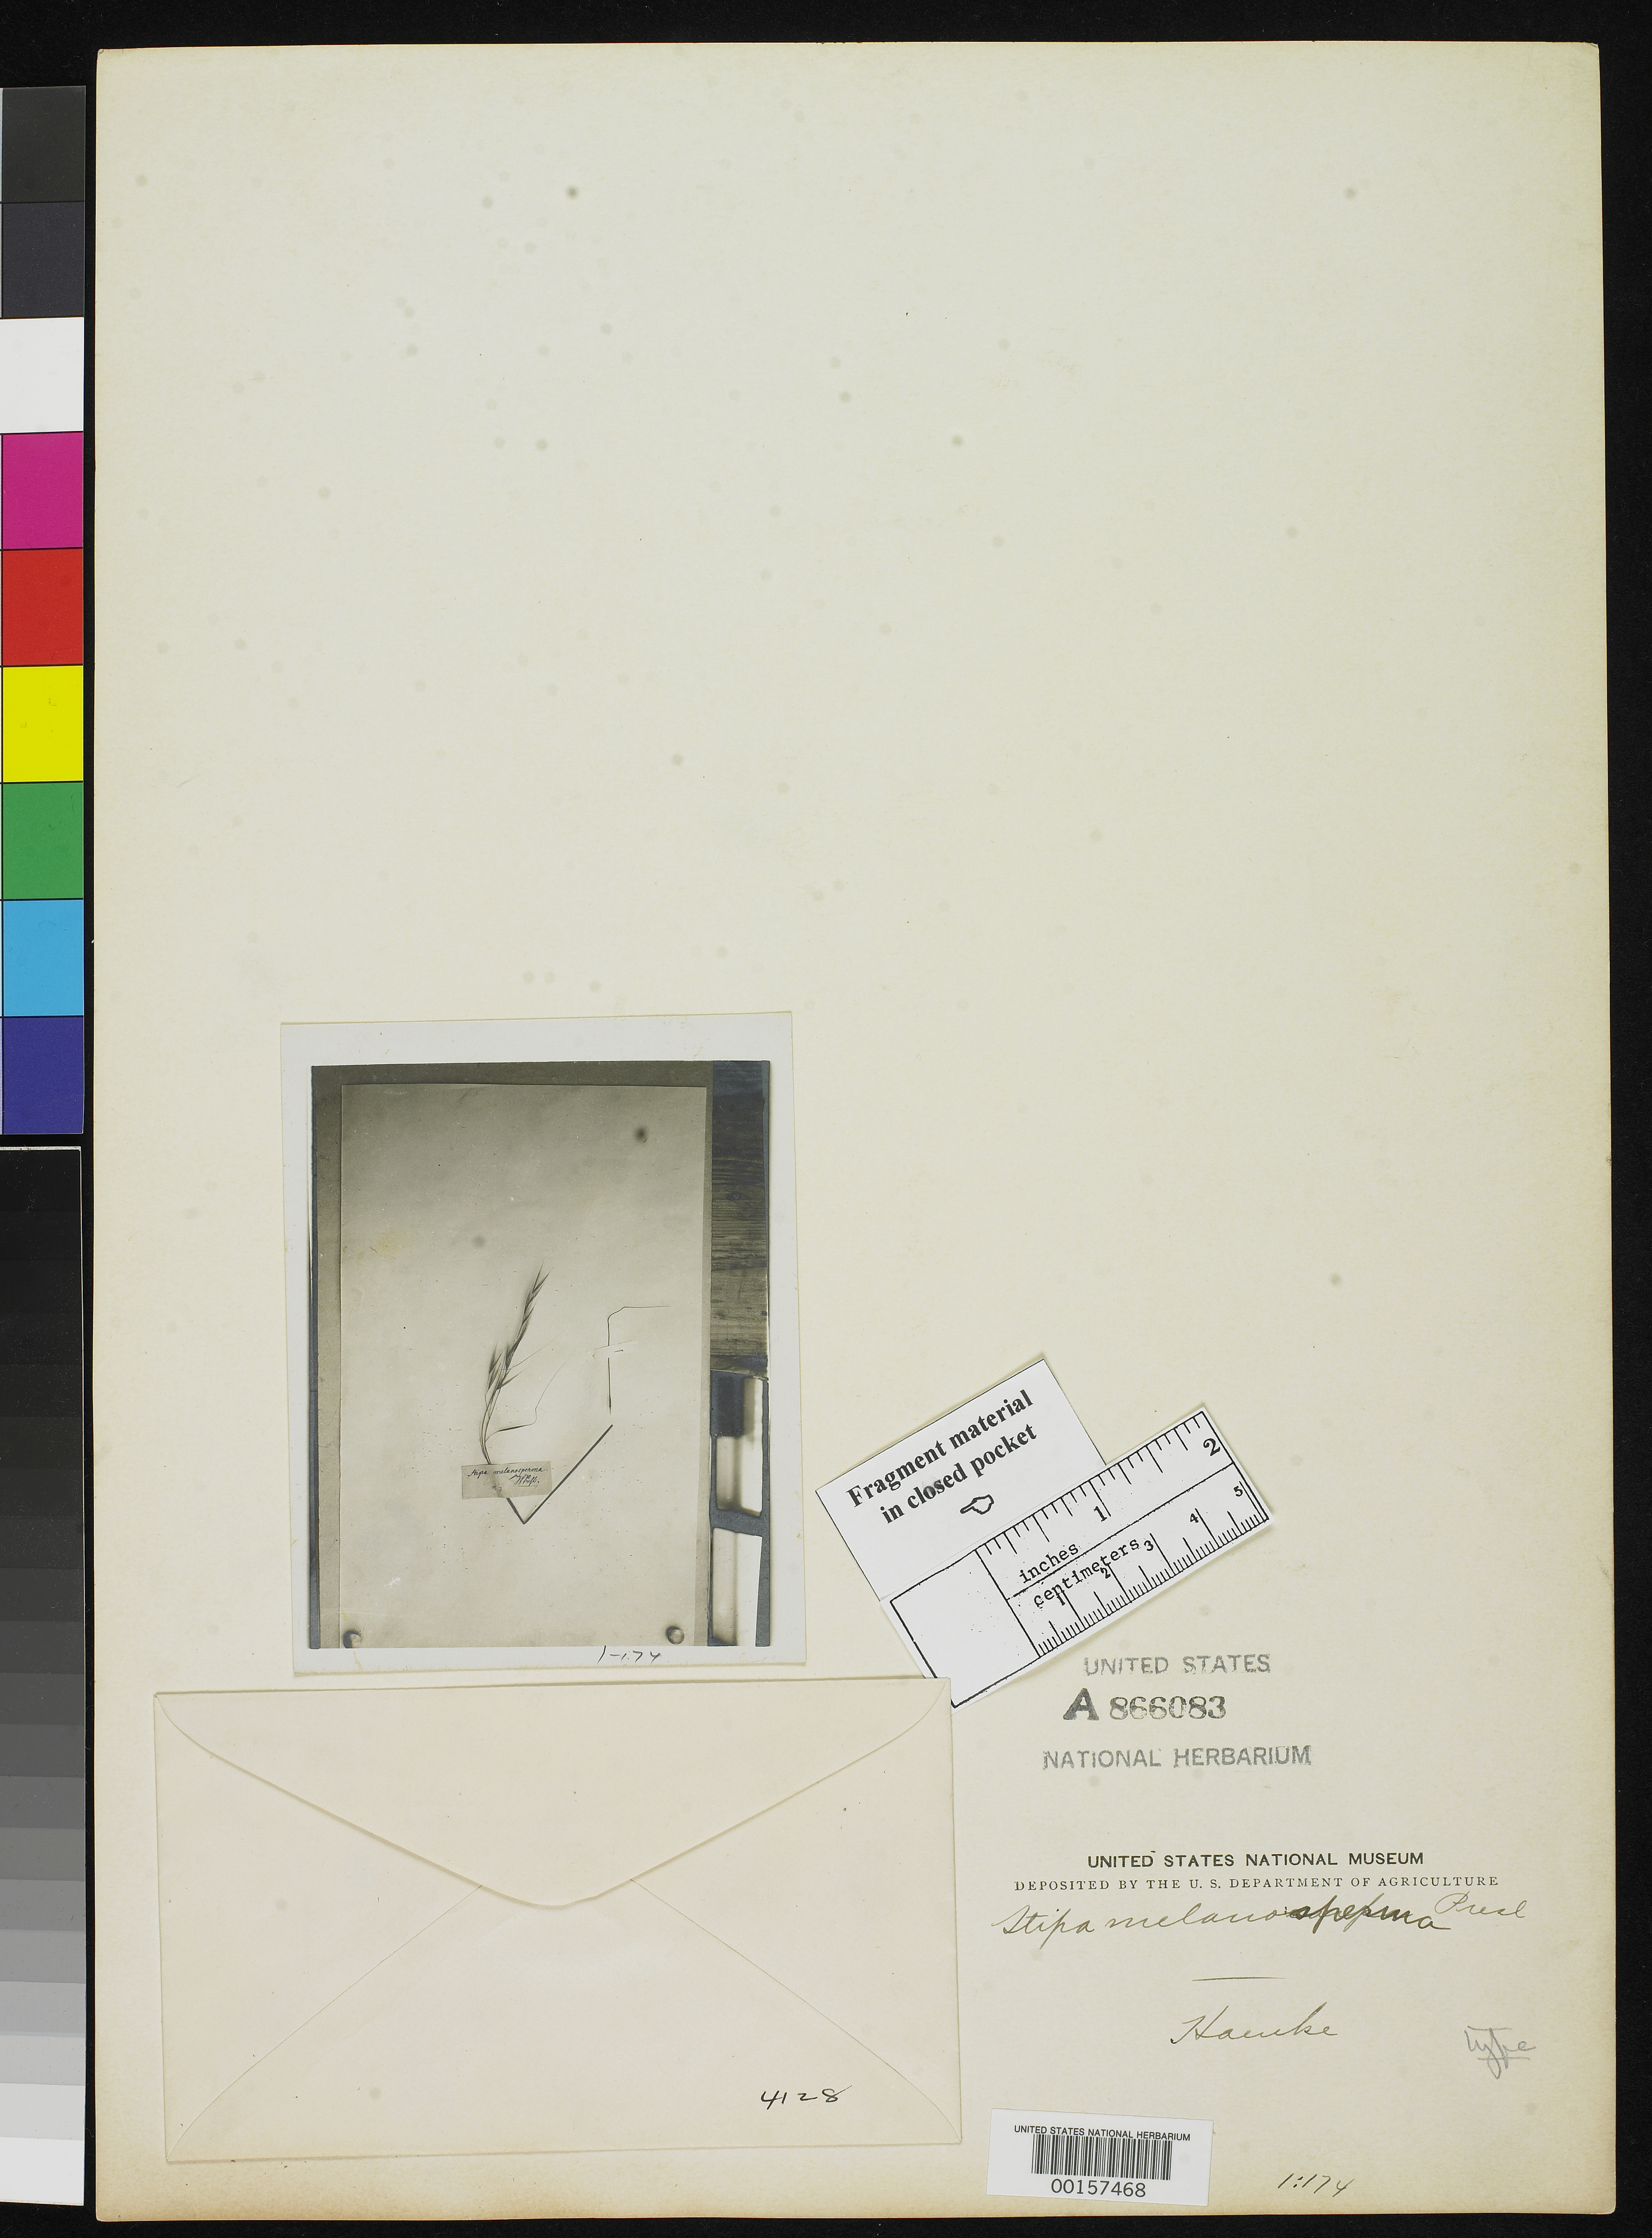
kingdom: Plantae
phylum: Tracheophyta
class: Liliopsida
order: Poales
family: Poaceae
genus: Stipa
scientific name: Stipa melanosperma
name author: J. Presl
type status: Type Fragment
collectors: T. P. X. Haenke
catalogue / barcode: US 866083A